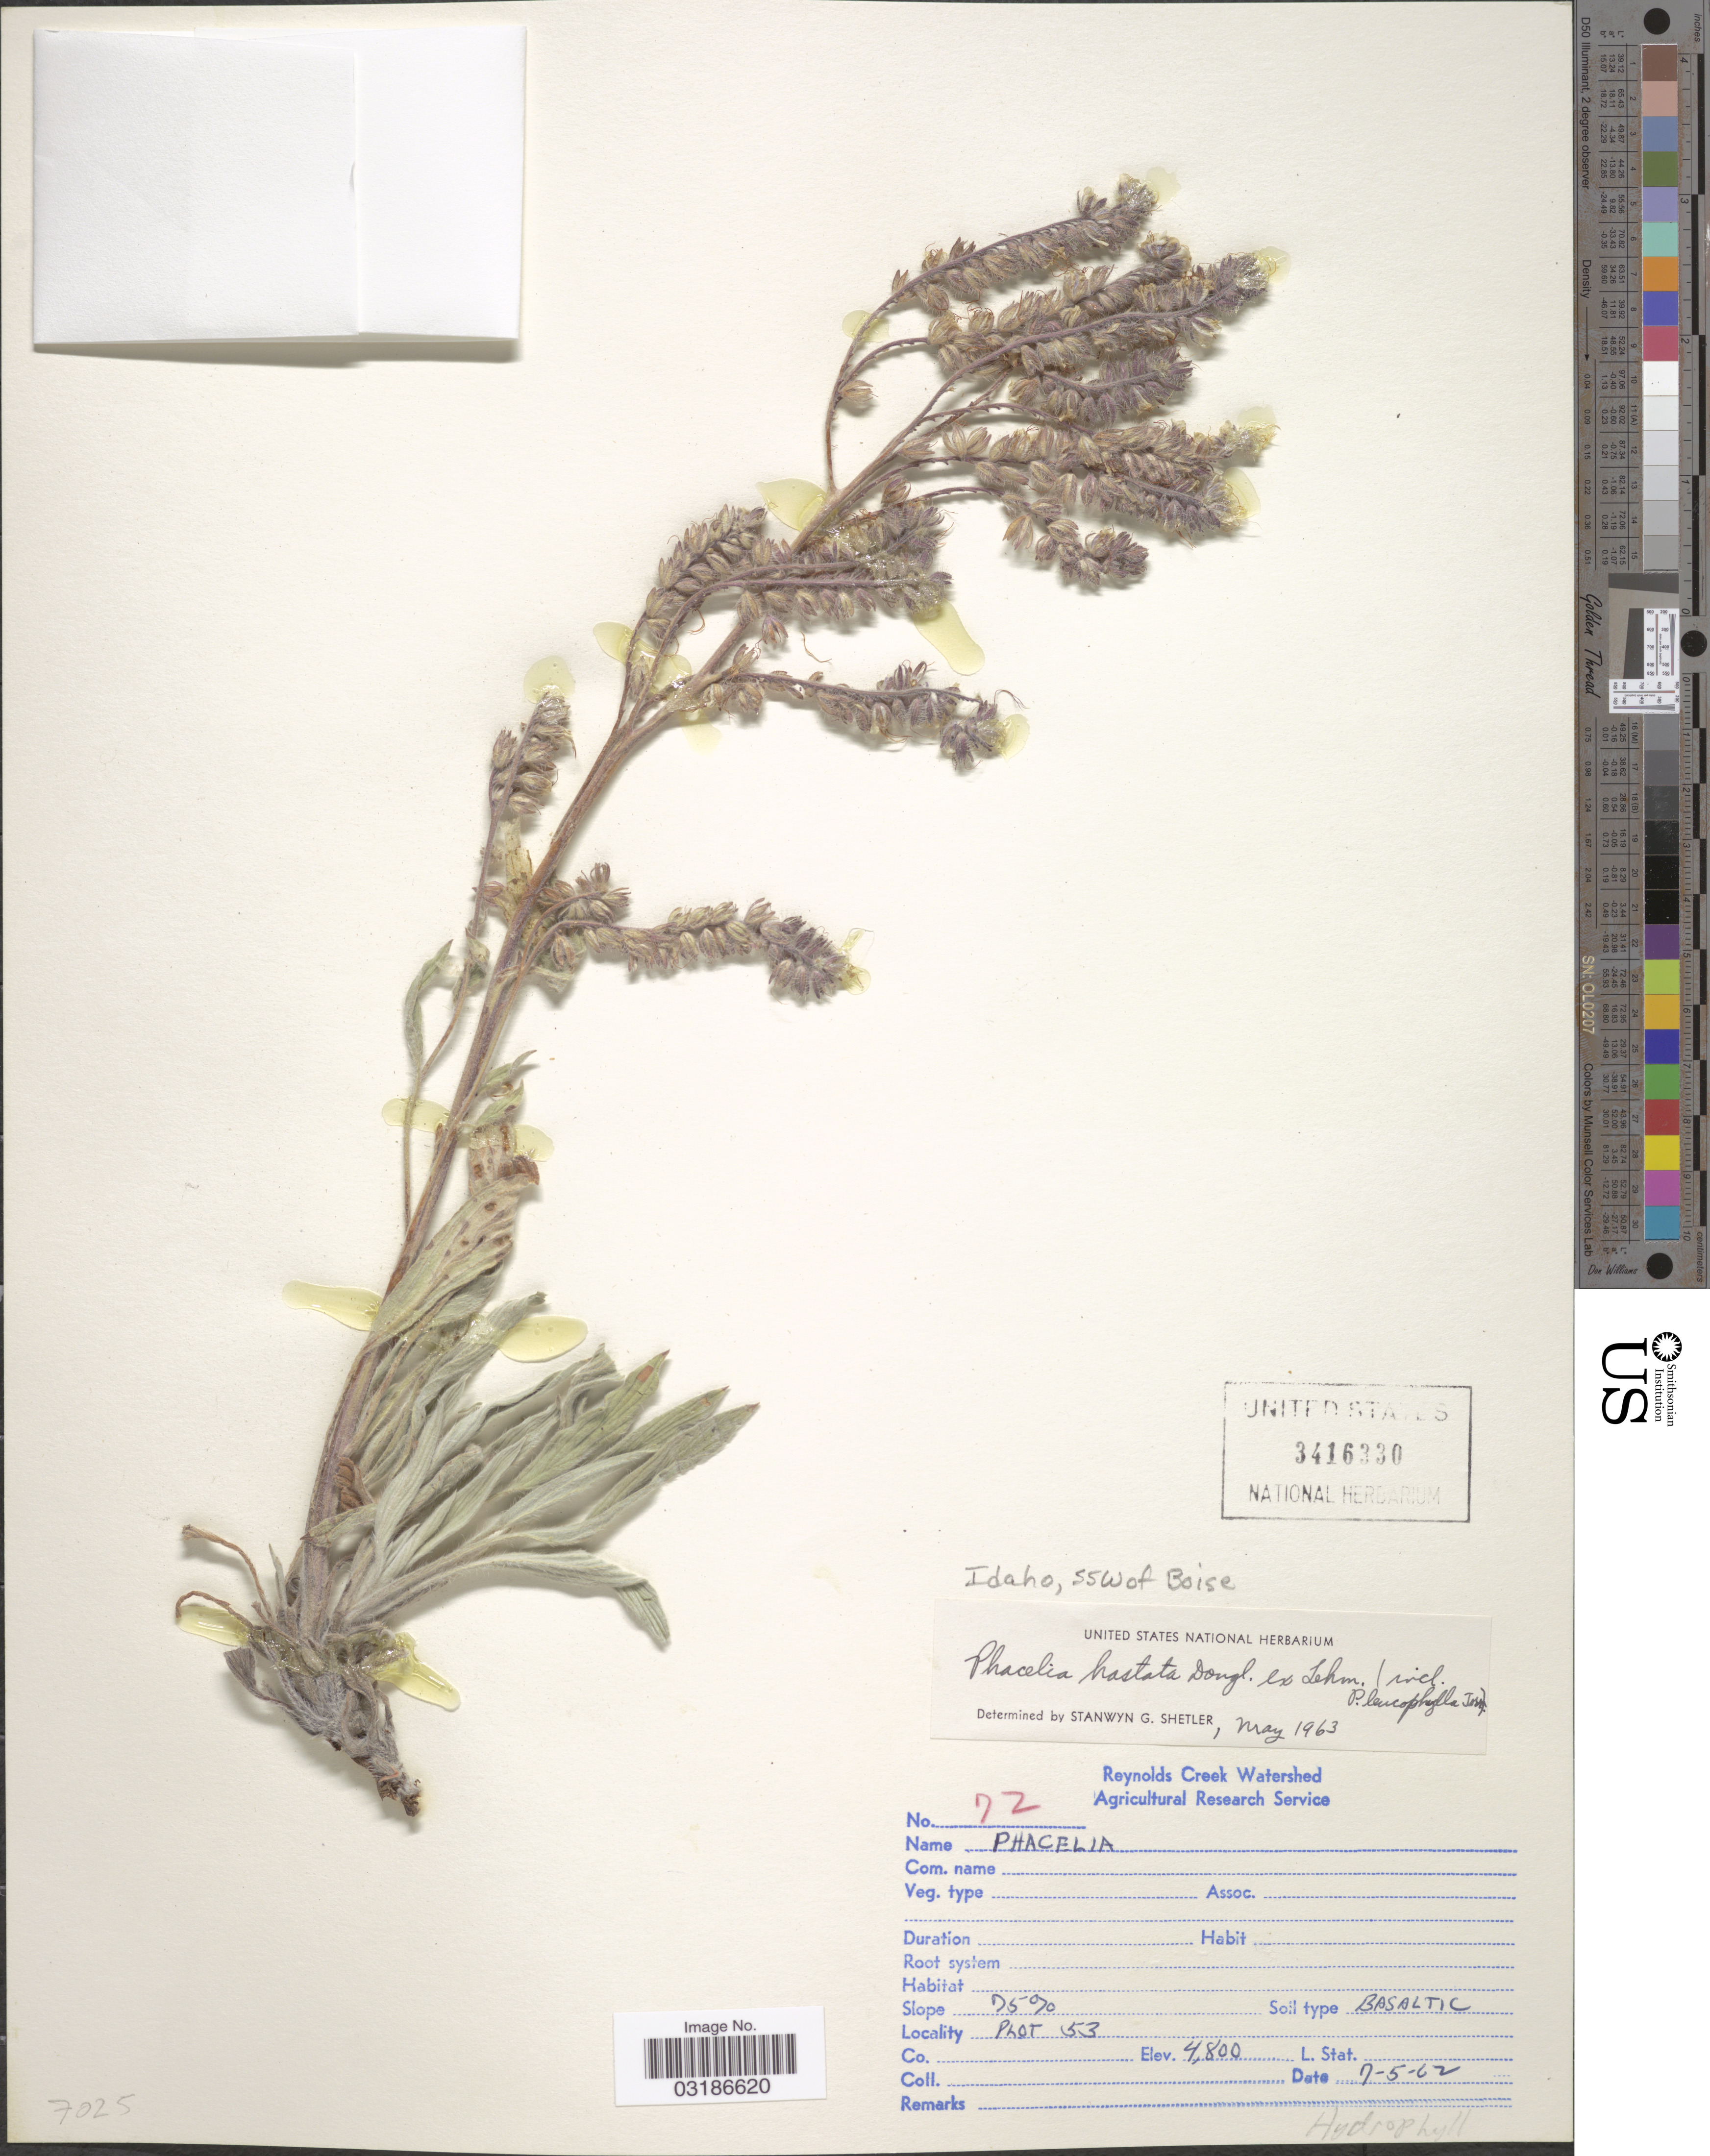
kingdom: Plantae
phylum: Tracheophyta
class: Magnoliopsida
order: Boraginales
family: Hydrophyllaceae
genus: Phacelia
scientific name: Phacelia hastata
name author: Douglas ex Lehm.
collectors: Reynolds Creek Watershed Agricultural Research Service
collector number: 72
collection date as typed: Transcribed d/m/y: 5/7/62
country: United States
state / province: Idaho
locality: Idaho, SSW of Boise, Plot 53. Reynolds Creek Watershed.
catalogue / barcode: US 3416330